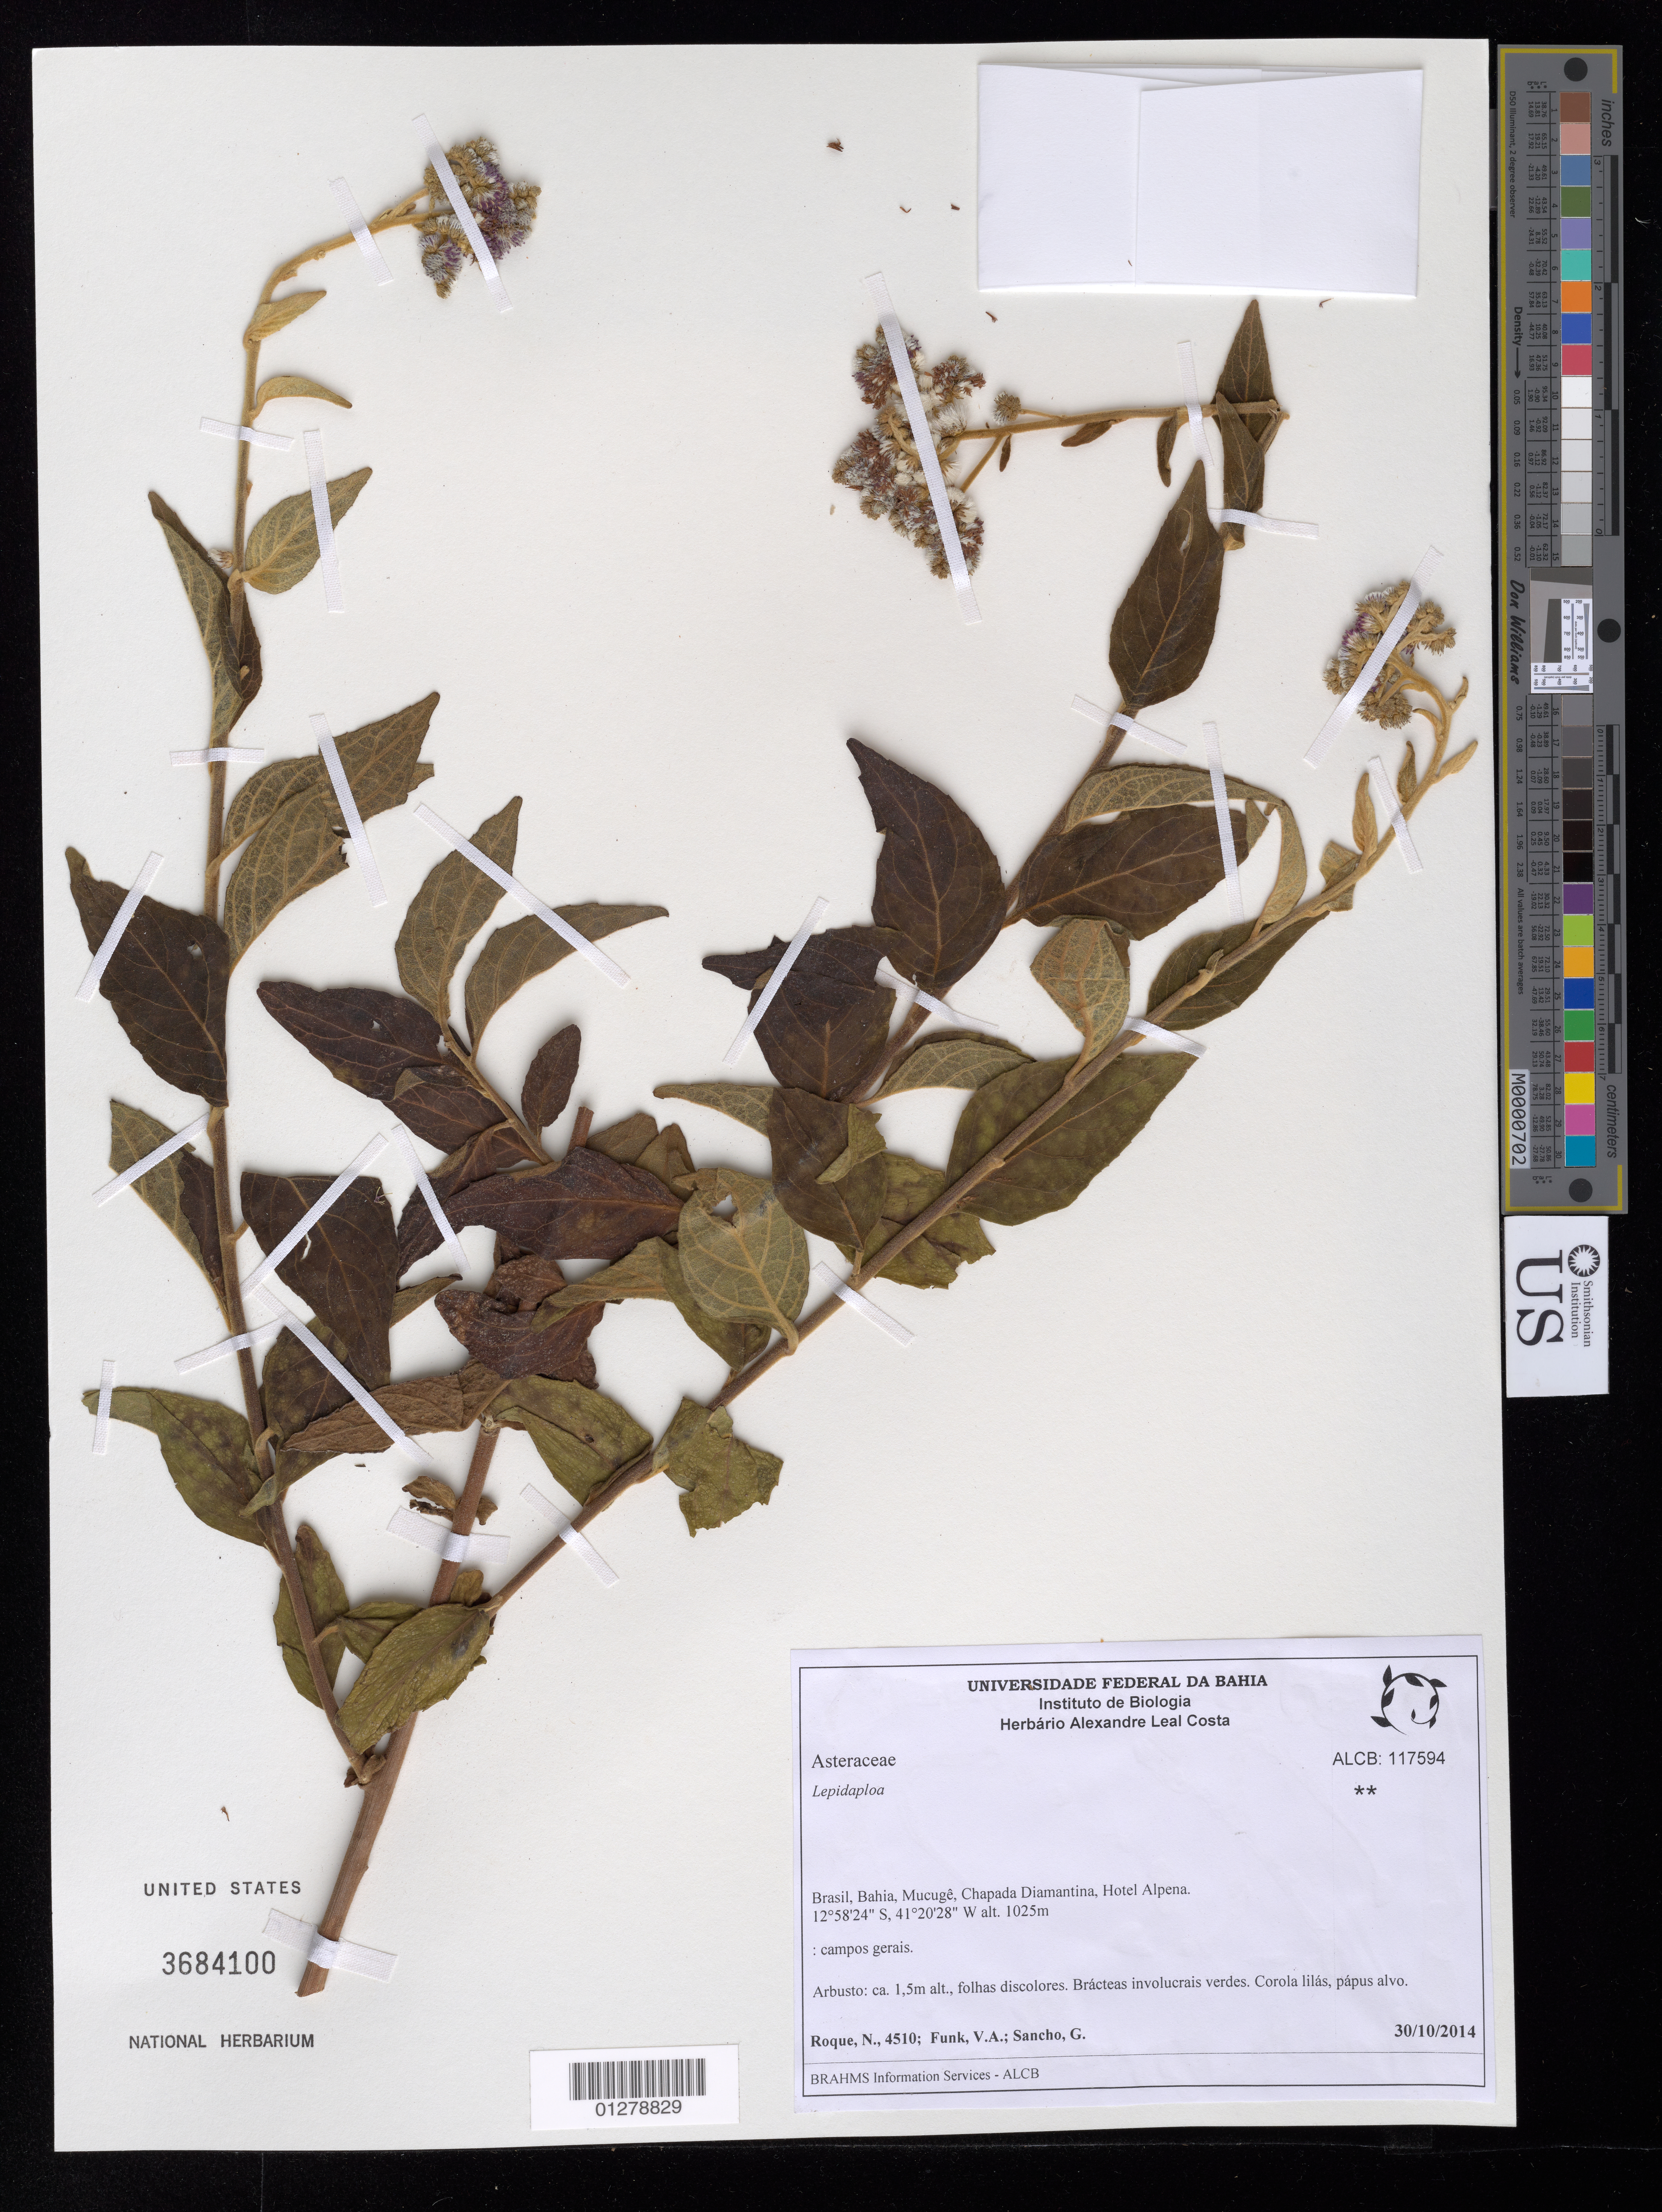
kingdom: Plantae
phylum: Tracheophyta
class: Magnoliopsida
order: Asterales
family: Asteraceae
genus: Lepidaploa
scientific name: Lepidaploa sp.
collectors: V. Funk & G. Sancho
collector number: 4511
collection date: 2014-10-30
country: Brazil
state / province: Bahia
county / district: Mucugê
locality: Chapada Diamantina, Hotel Alpena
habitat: Campos gerais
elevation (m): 1025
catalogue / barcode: US 3684100